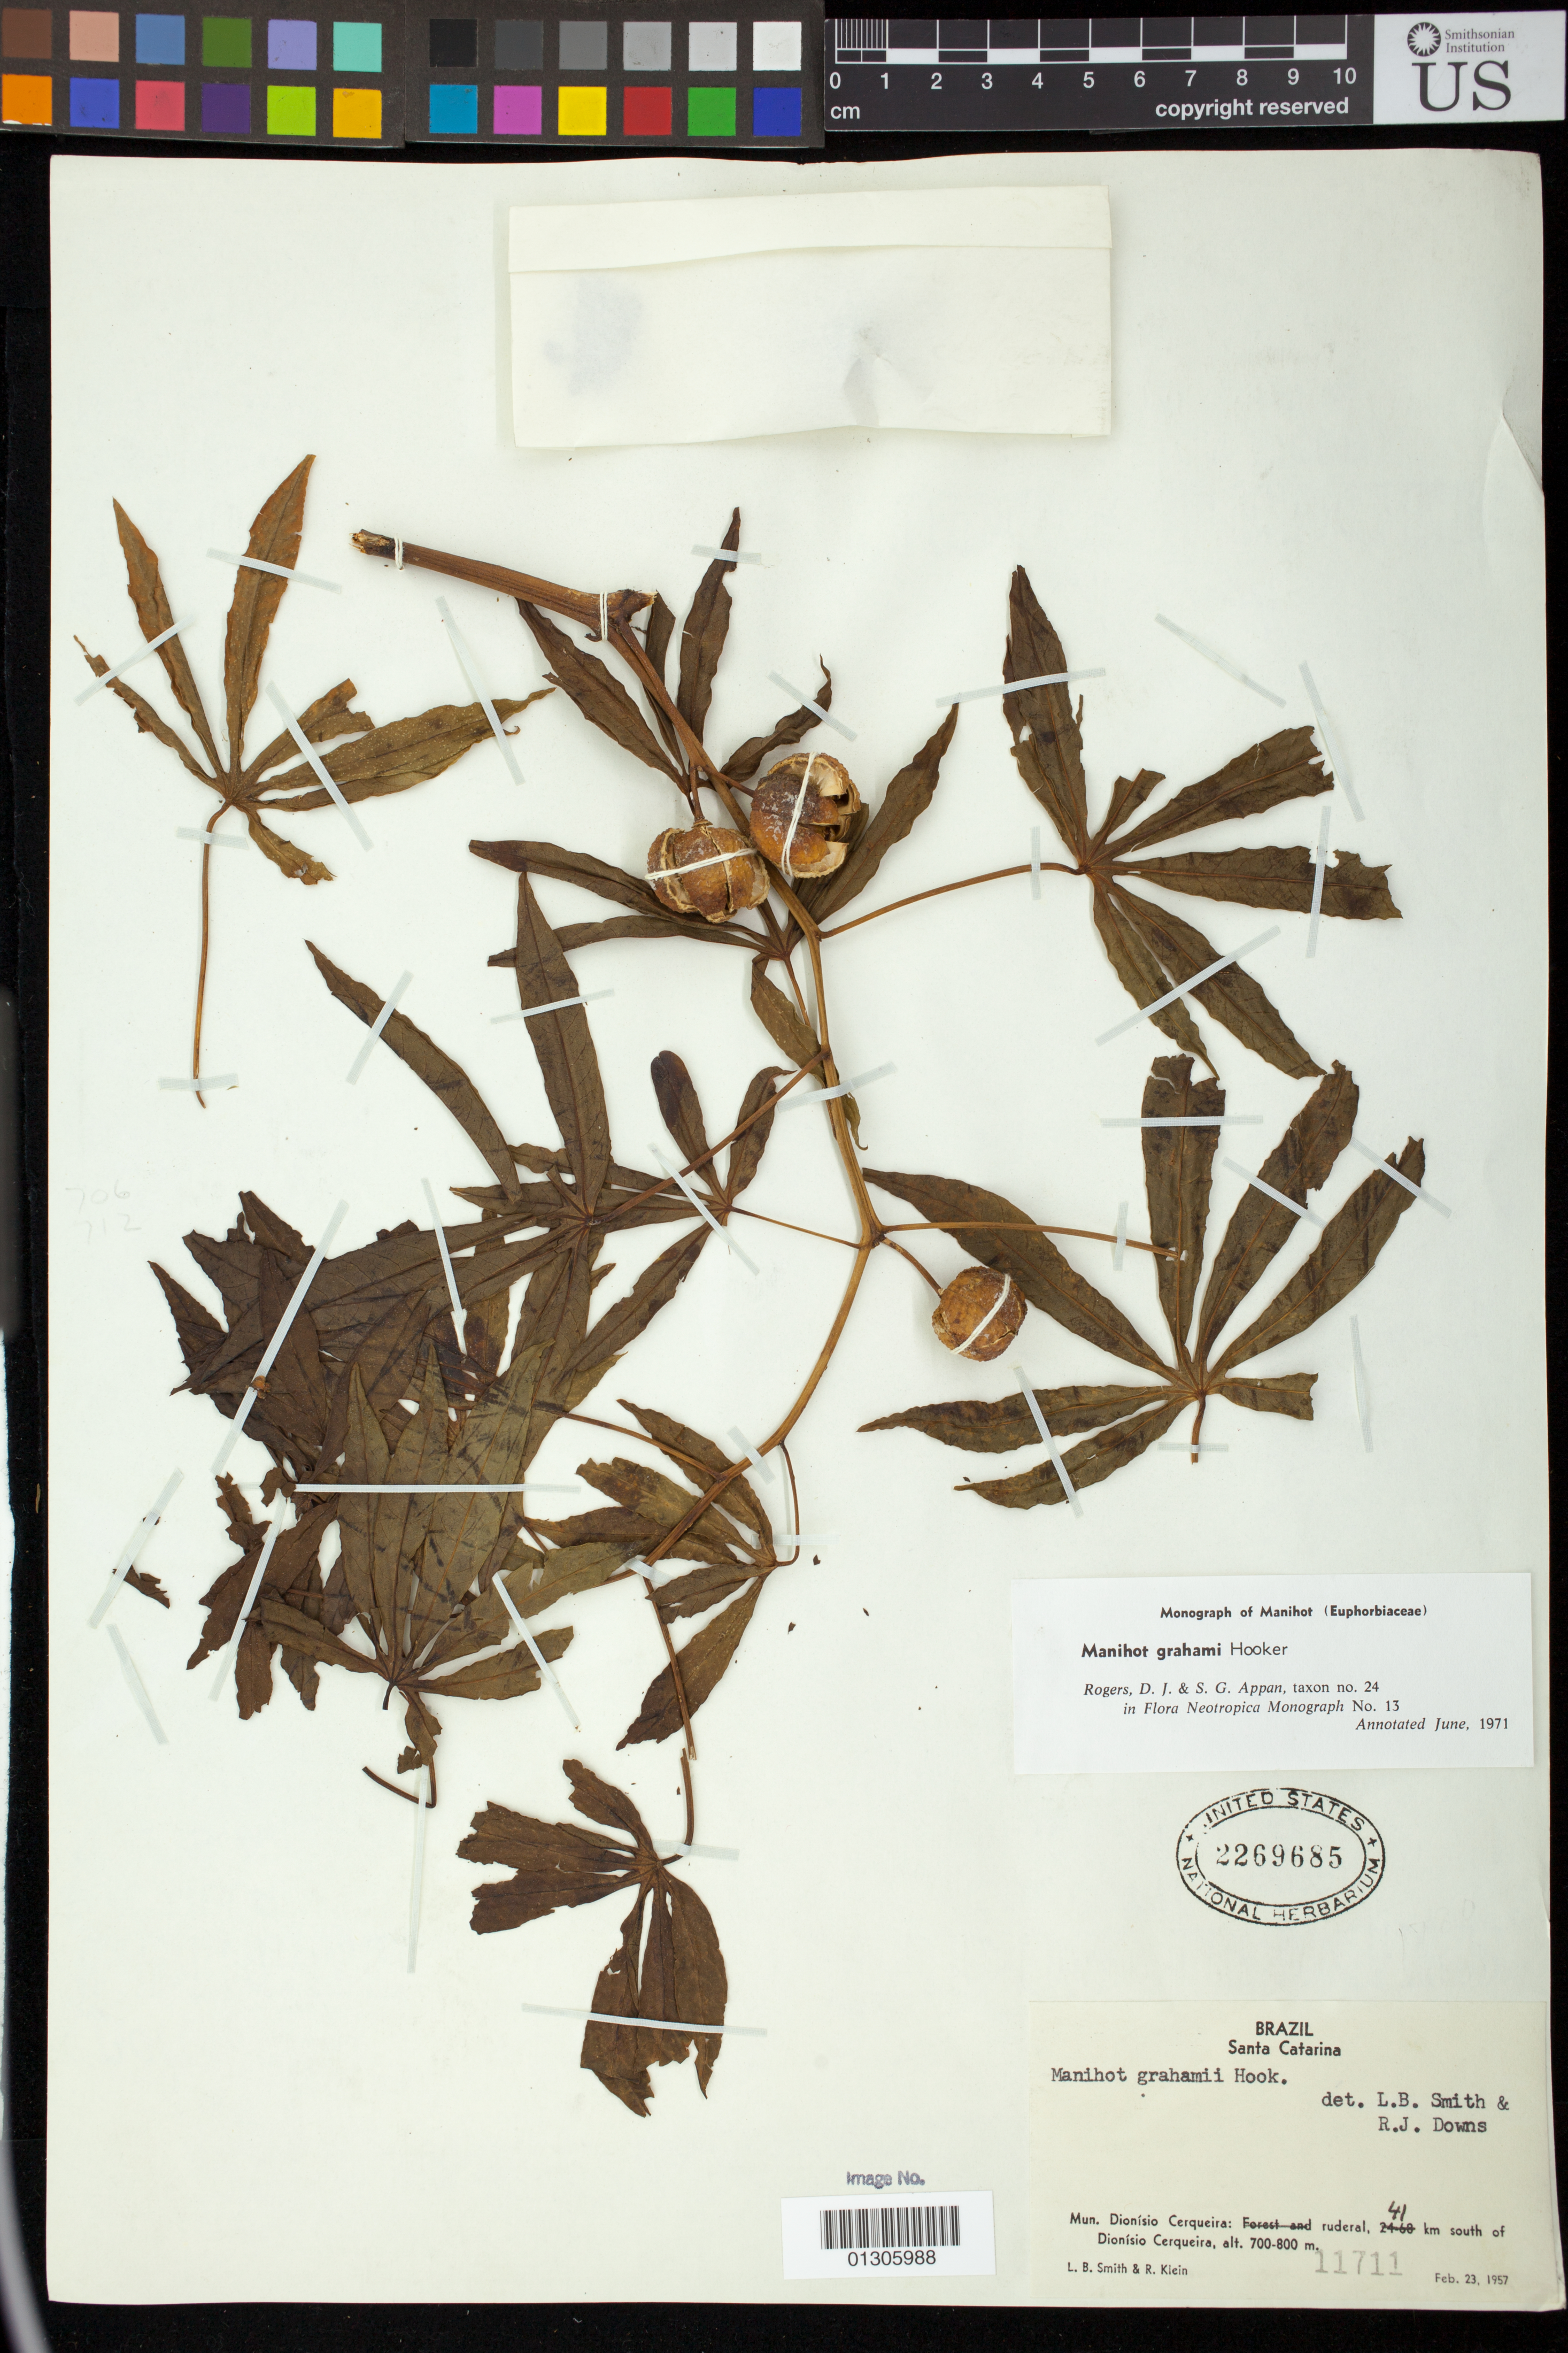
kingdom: Plantae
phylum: Tracheophyta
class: Magnoliopsida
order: Malpighiales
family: Euphorbiaceae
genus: Manihot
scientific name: Manihot guaranitica subsp. guaranitica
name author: Chodat & Hassl.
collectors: L. Smith & R. M. Klein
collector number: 11711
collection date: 1957-02-23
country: Brazil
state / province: Santa Catarina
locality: Mun. Dionãsio Cerqueira: 41 km south of Dionísio Cerqueira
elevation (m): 700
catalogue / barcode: US 2269685